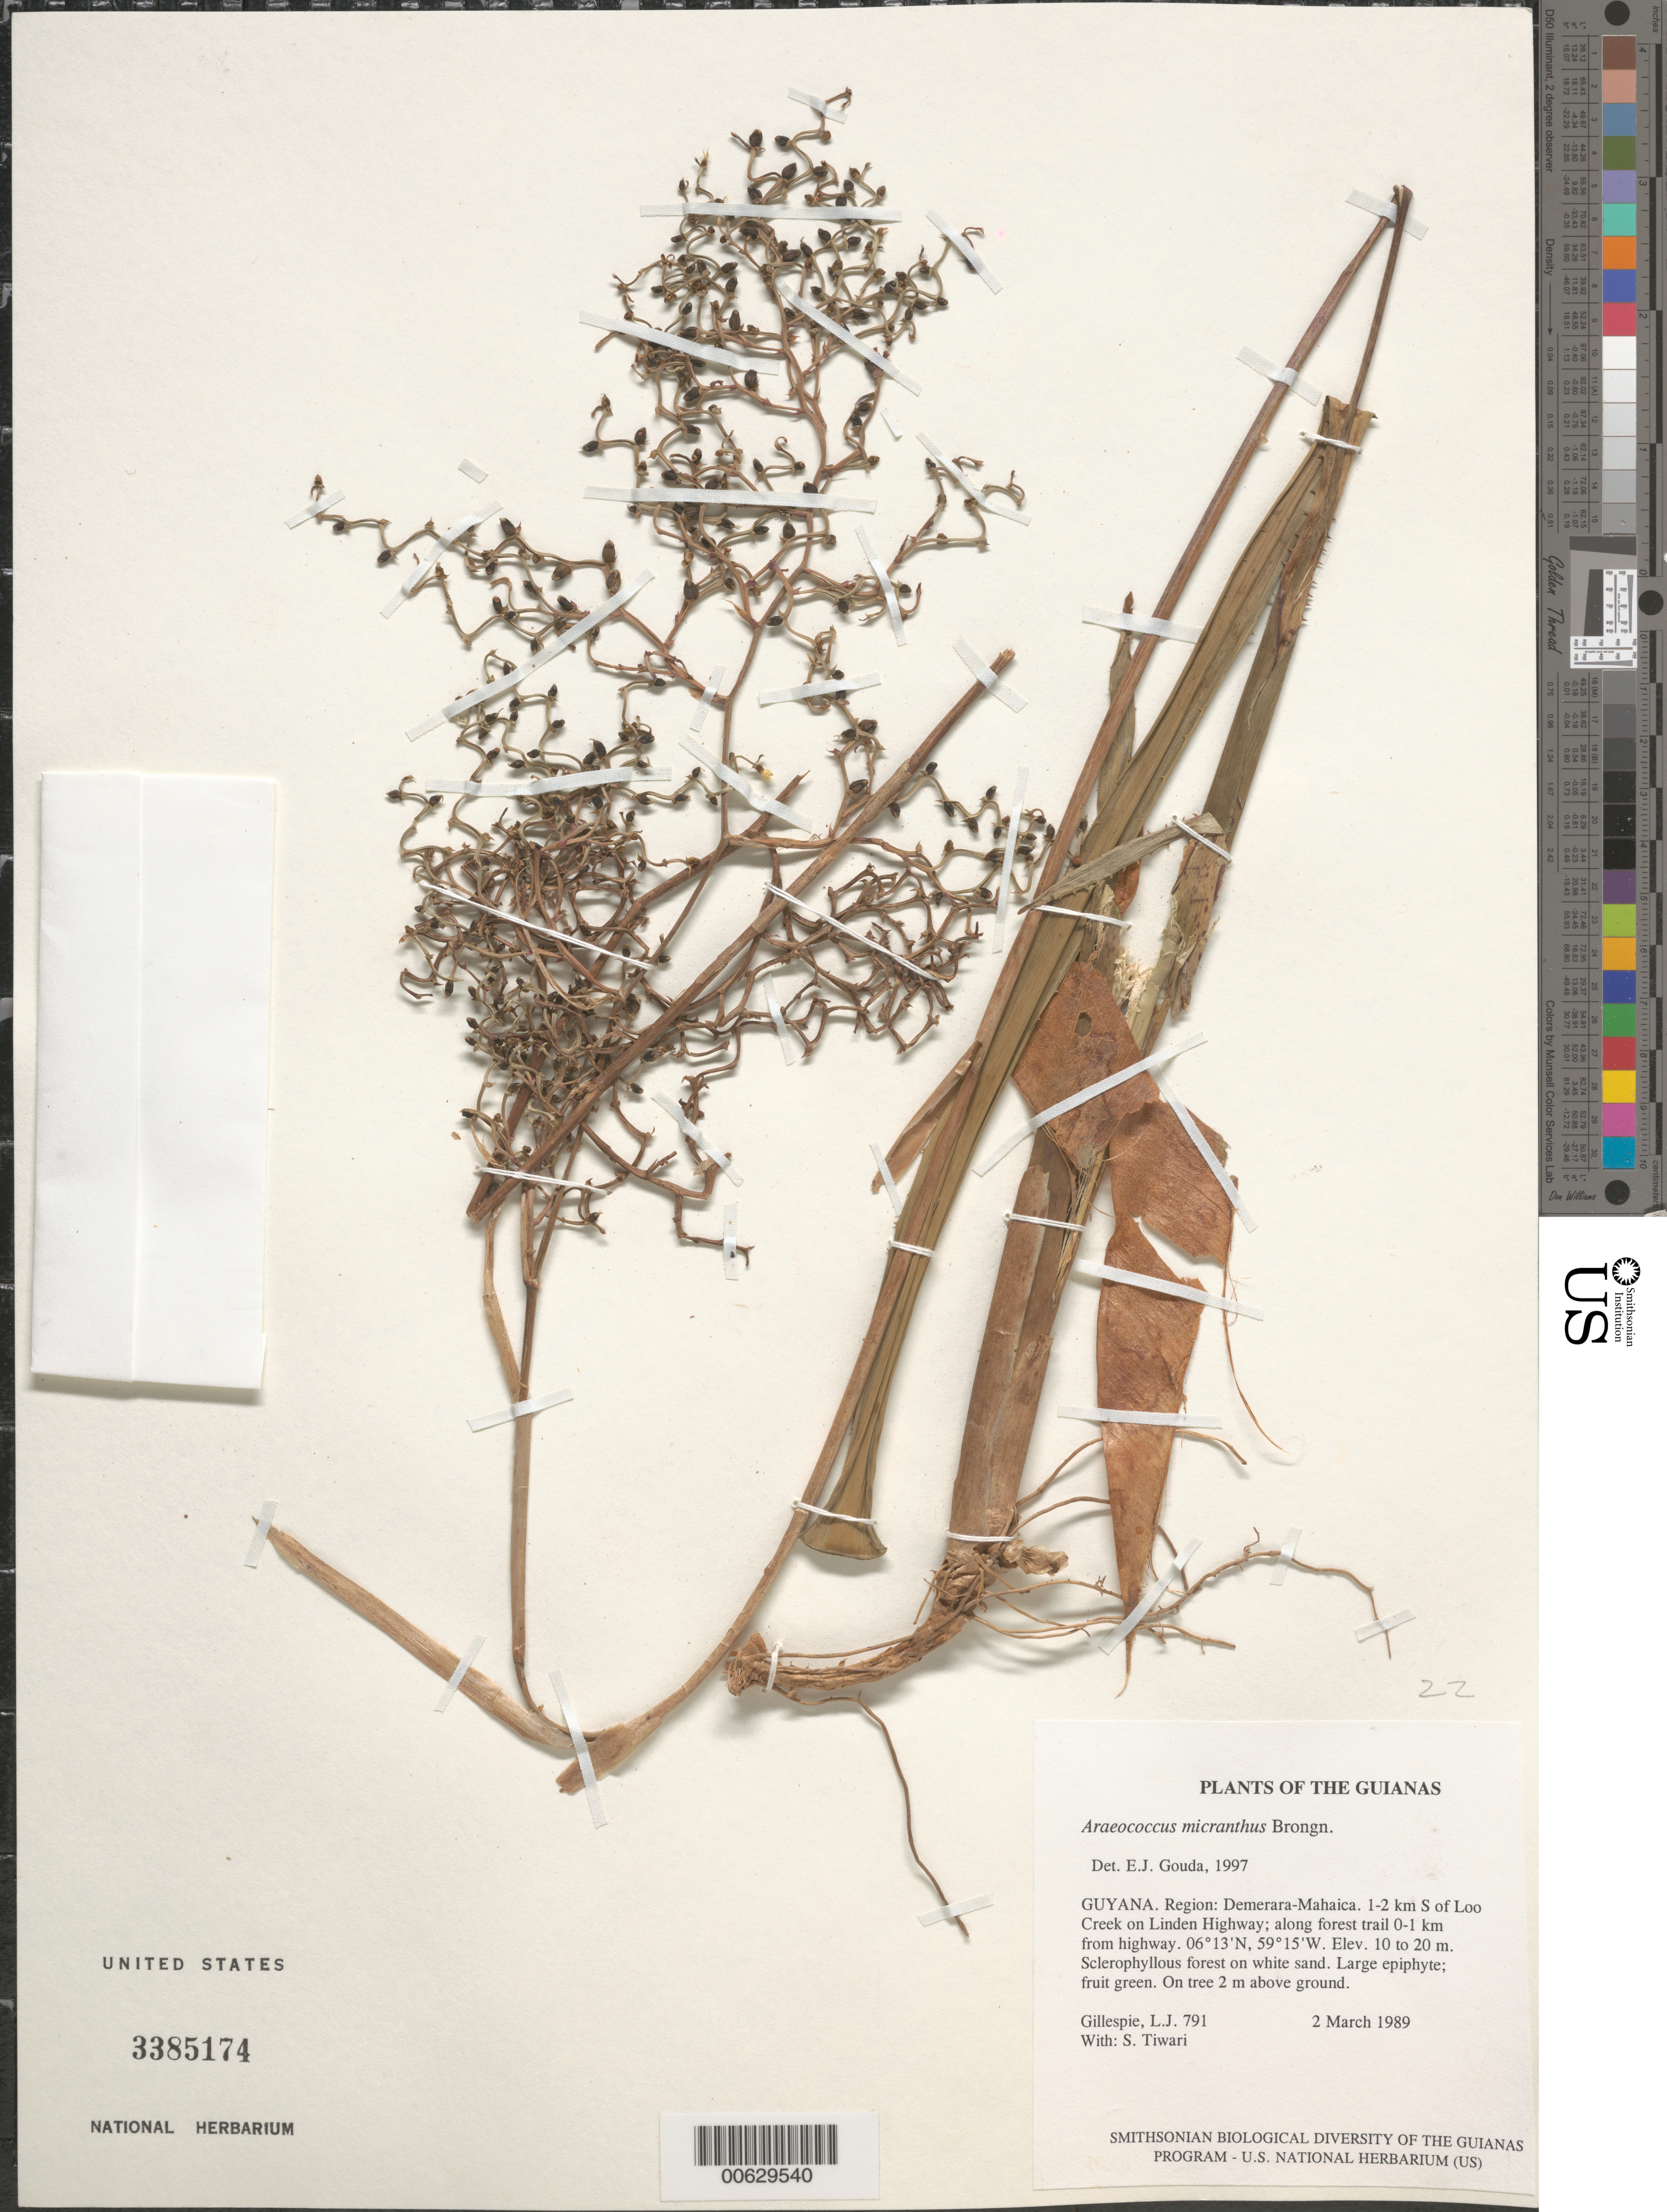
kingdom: Plantae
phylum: Tracheophyta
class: Liliopsida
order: Poales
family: Bromeliaceae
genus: Araeococcus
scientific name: Araeococcus micranthus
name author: Brongn.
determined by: Gouda, E. J.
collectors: L. J. Gillespie & S. Tiwari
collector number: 791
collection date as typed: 2 March 1989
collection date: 1989-03-02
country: Guyana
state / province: Demerara-Mahaica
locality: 1-2 km S of Loo Creek on Linden Highway; along forest trail 0-1 km from highway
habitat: Sclerophyllous forest on white sand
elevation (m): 10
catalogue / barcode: US 3385174